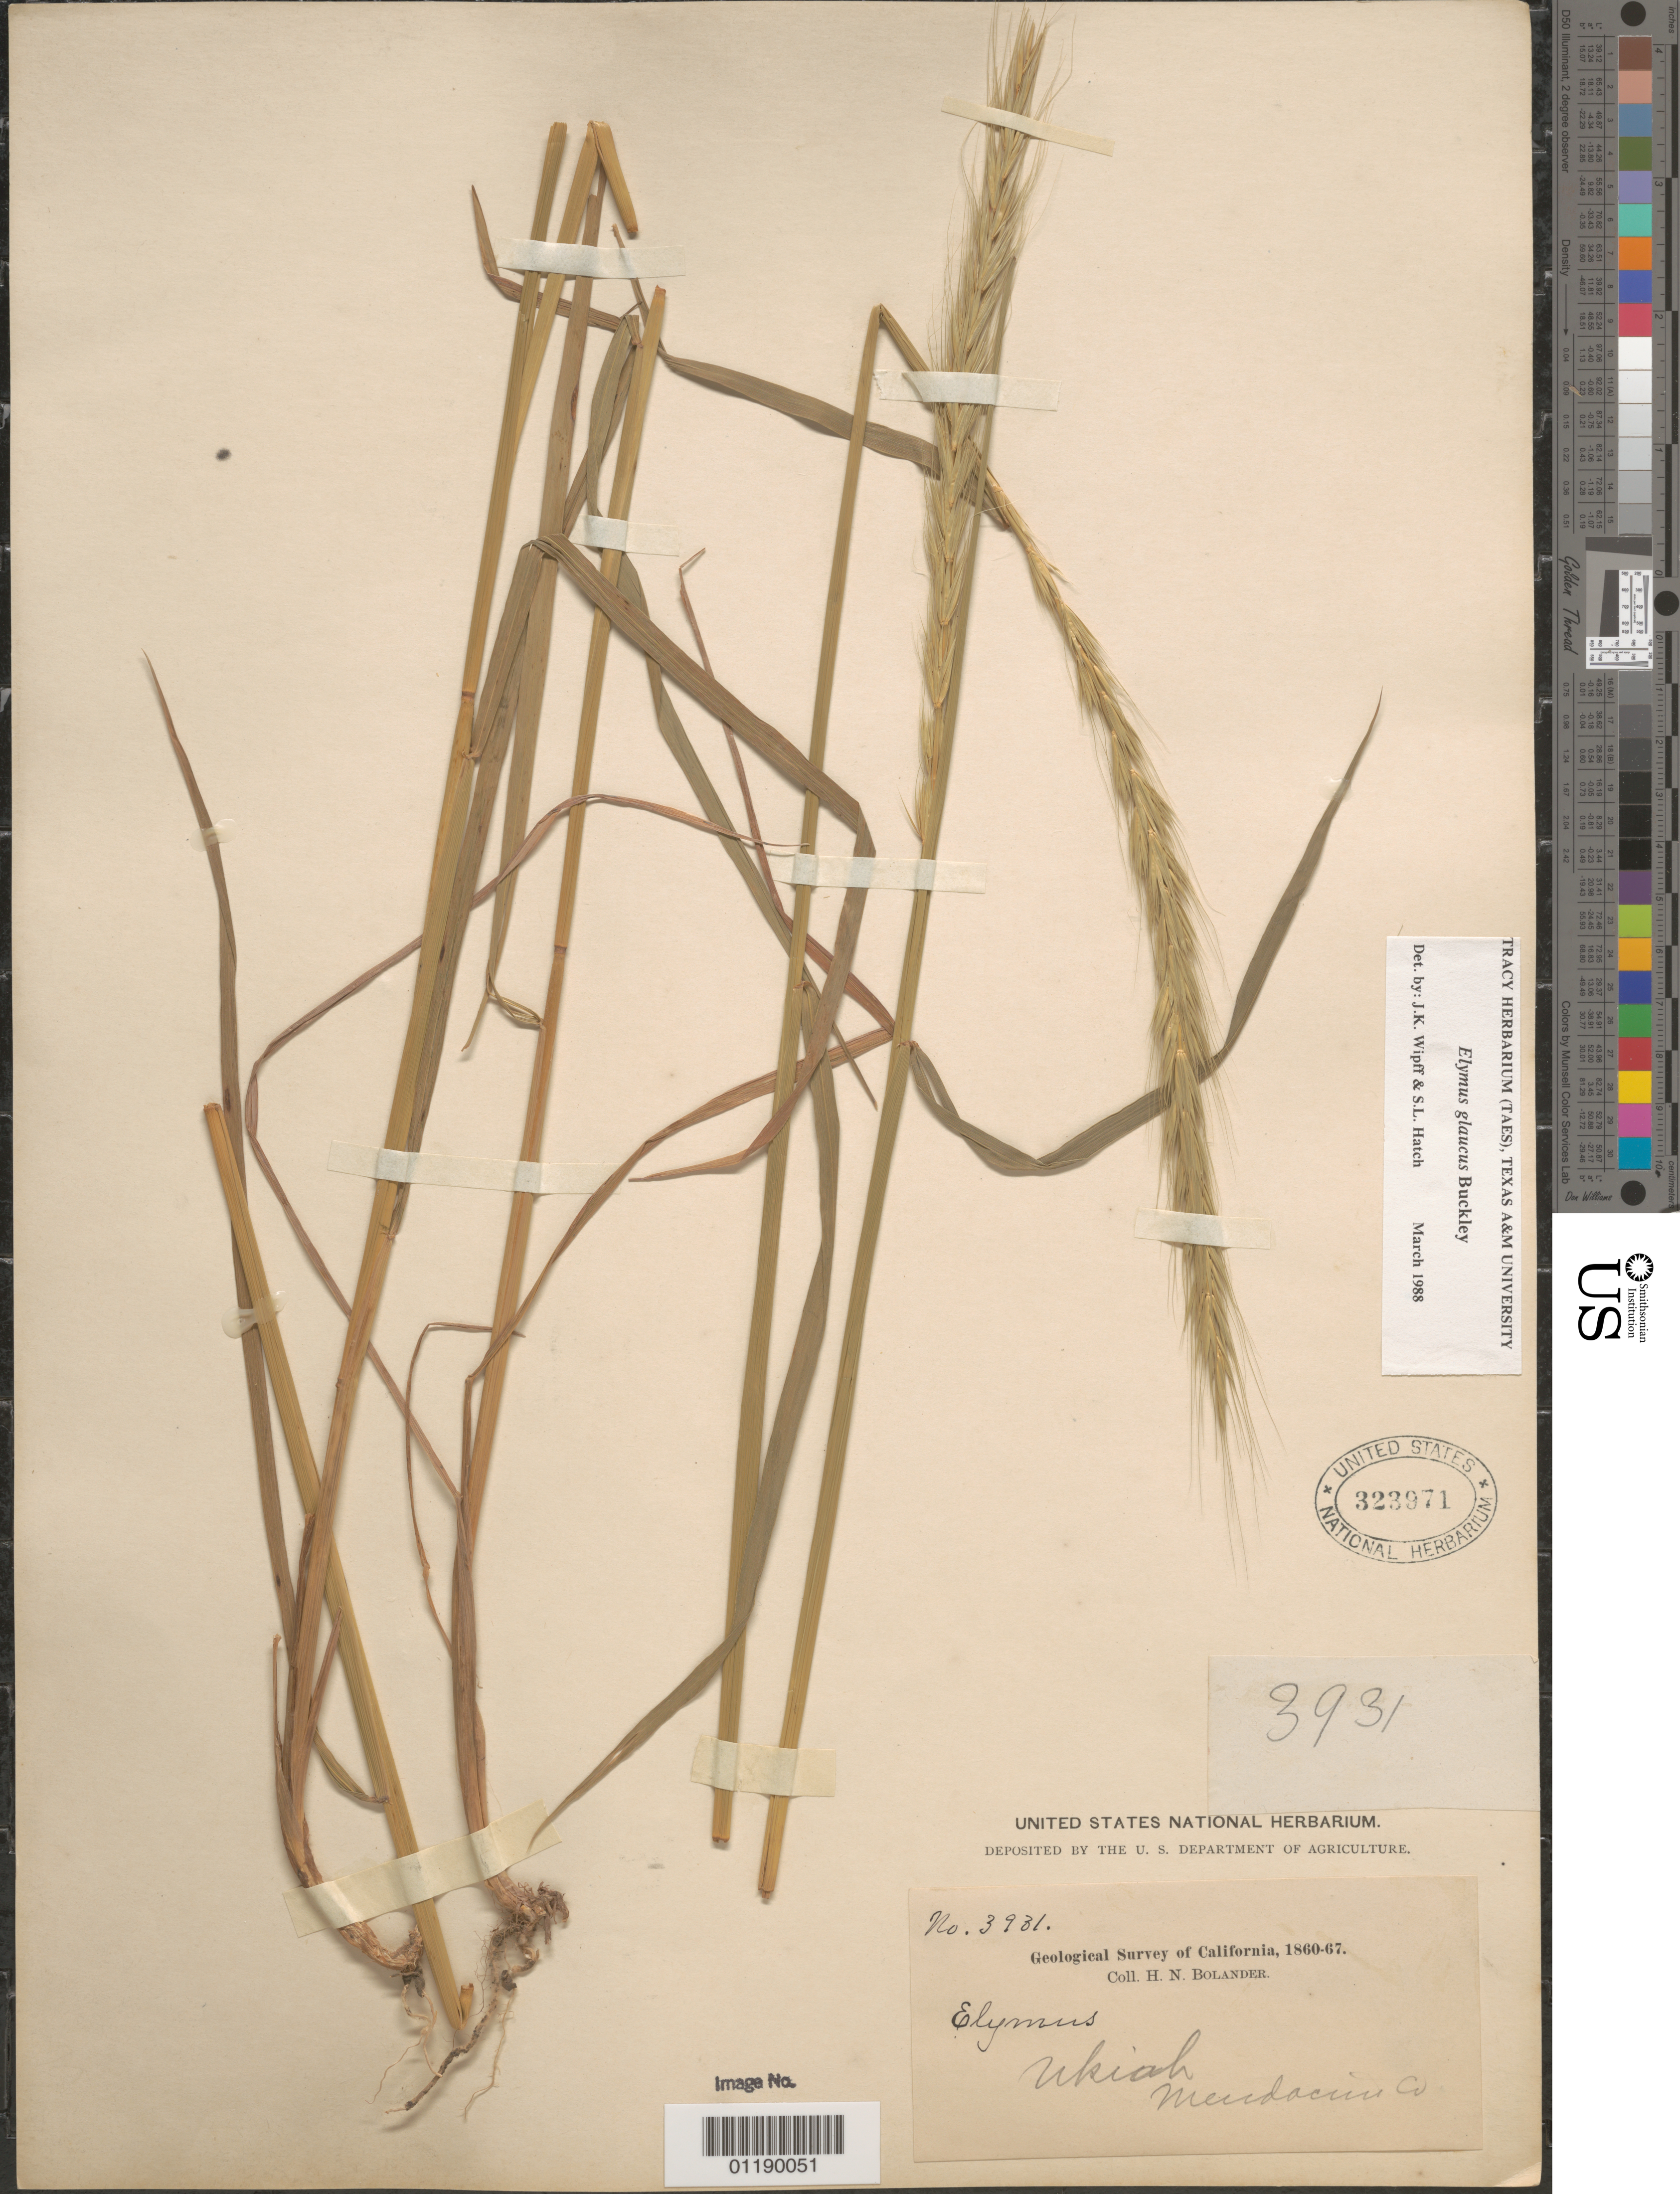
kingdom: Plantae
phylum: Tracheophyta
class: Liliopsida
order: Poales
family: Poaceae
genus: Elymus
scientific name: Elymus glaucus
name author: Buckley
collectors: H. Bolander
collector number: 3931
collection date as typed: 1860 to -- --- 1867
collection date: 1860/1867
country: United States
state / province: California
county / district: Medocino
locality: Ukiah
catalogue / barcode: US 323971